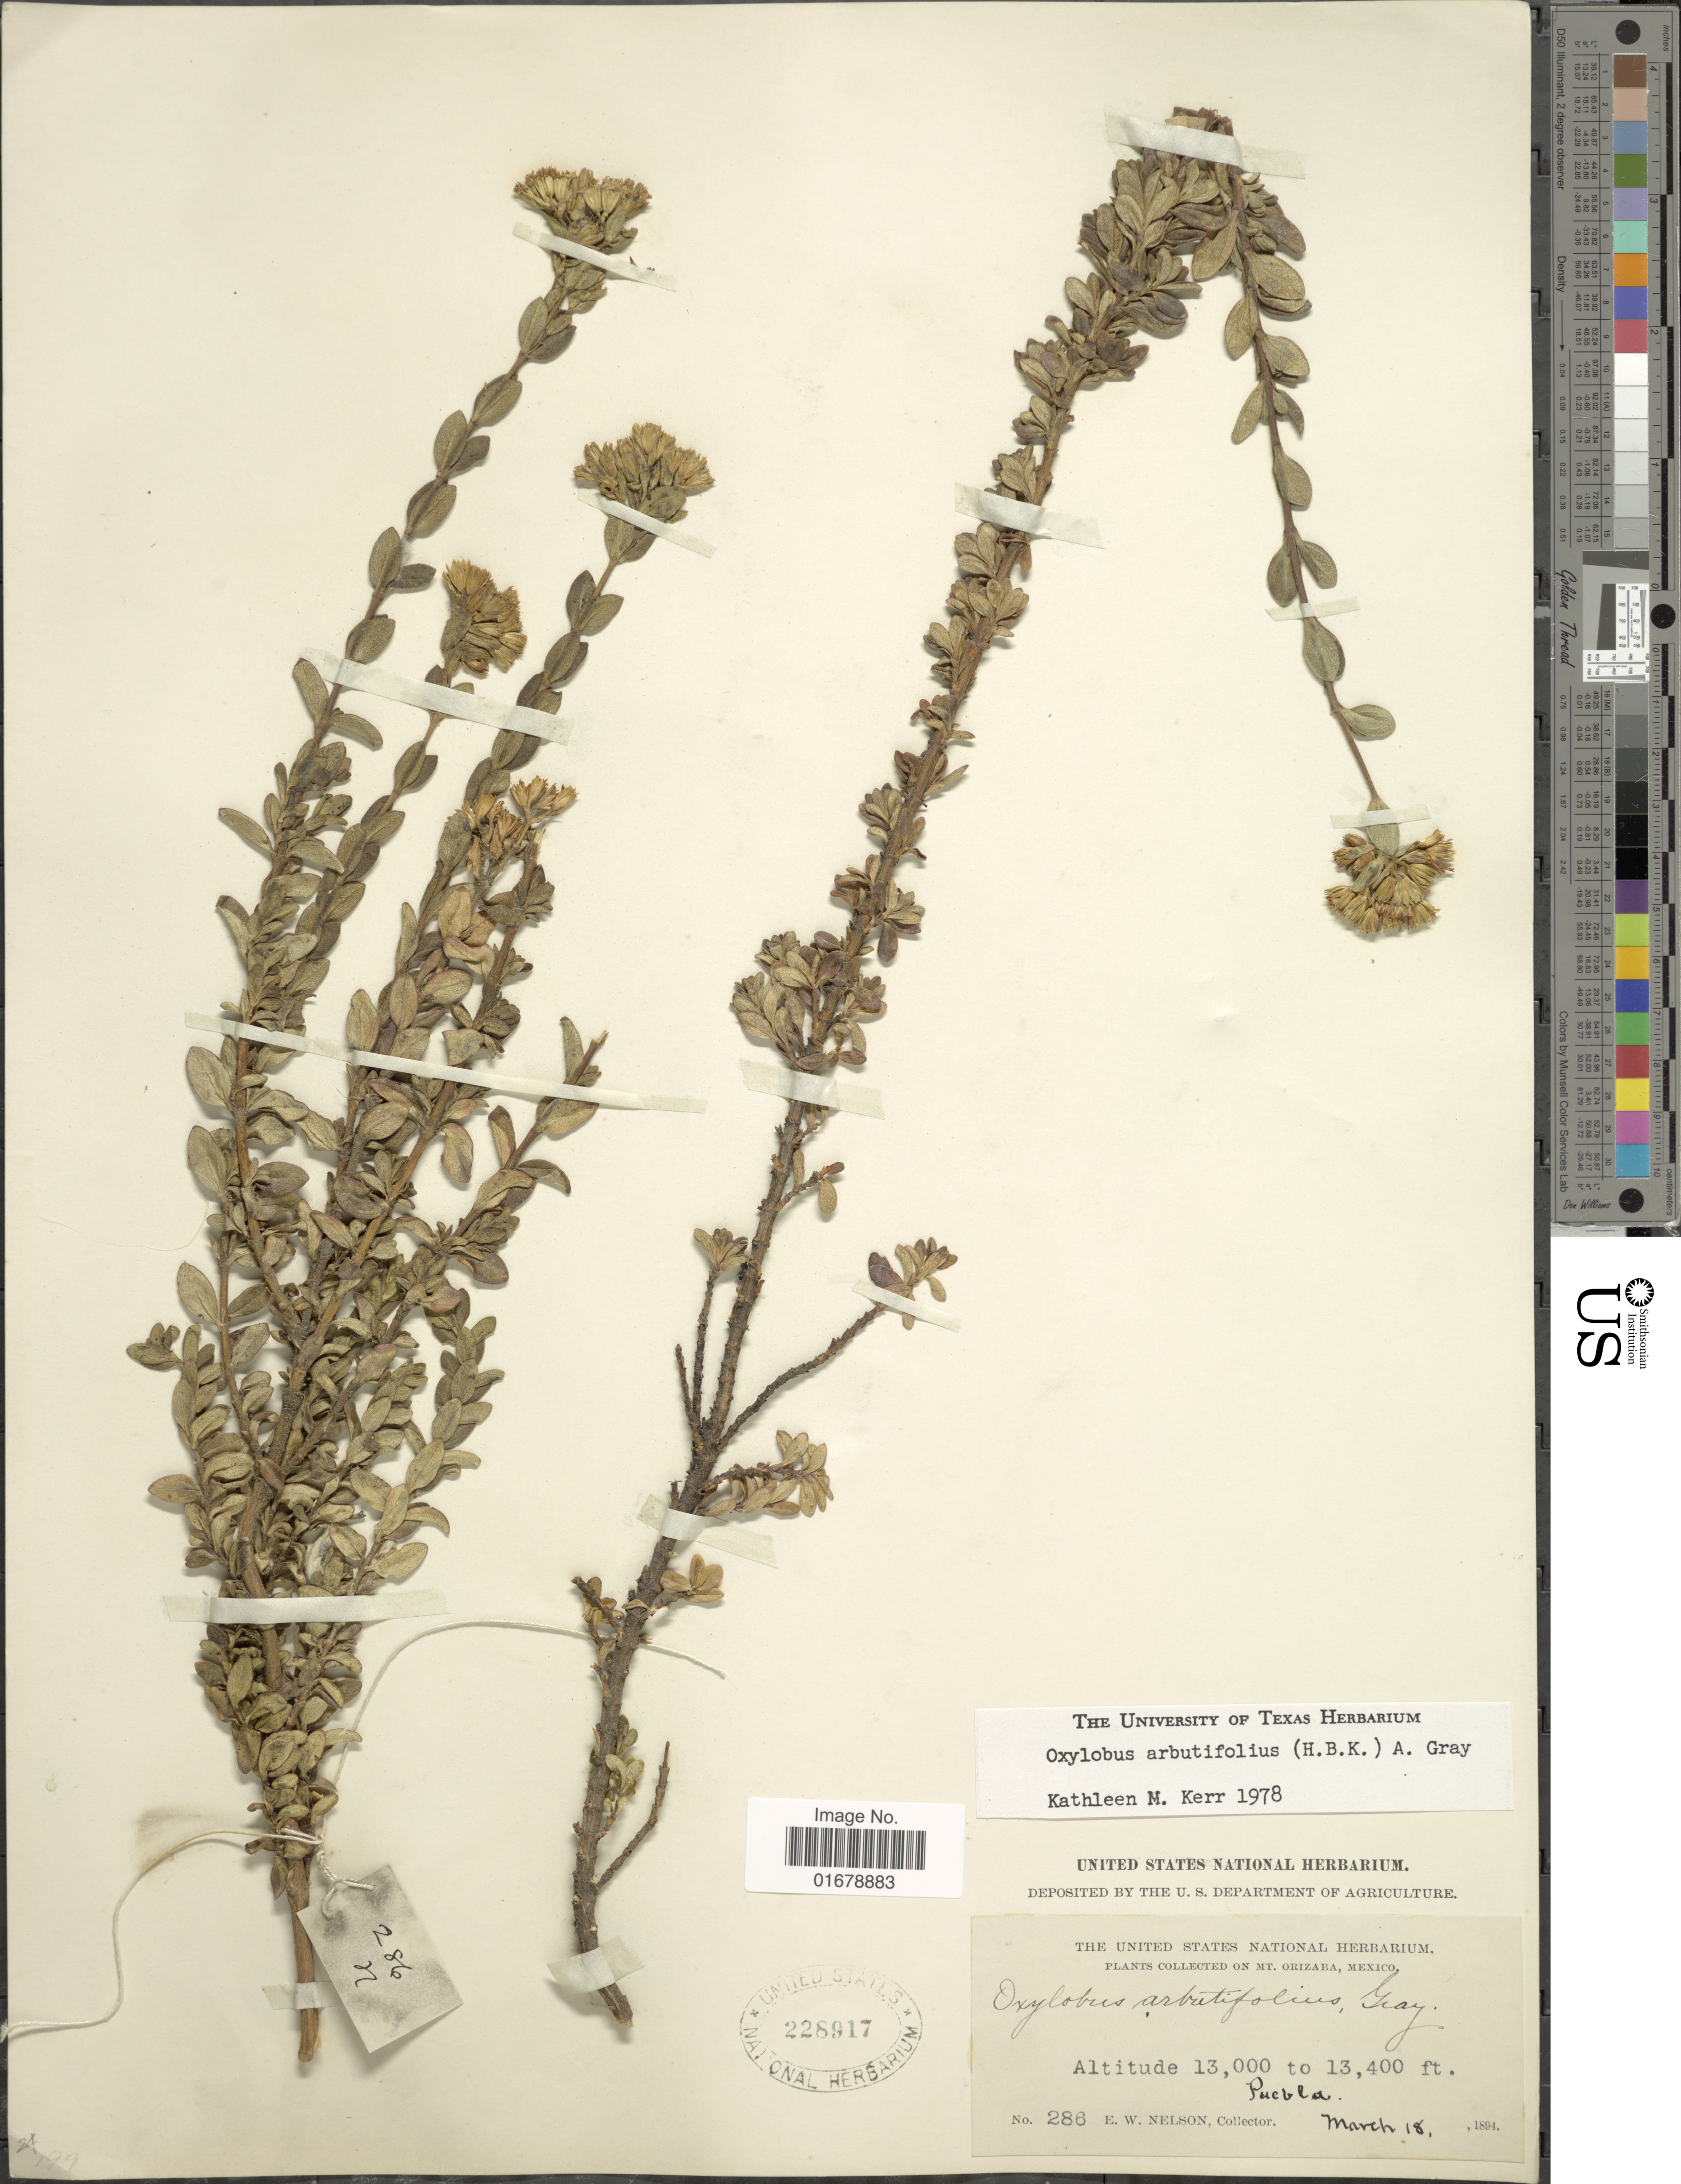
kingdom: Plantae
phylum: Tracheophyta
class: Magnoliopsida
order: Asterales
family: Asteraceae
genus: Oxylobus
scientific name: Oxylobus arbutifolius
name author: (Kunth) A. Gray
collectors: E. W. Nelson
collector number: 286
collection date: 1894-03-18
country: Mexico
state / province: Puebla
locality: Puebla. Mt. Orizaba, Mexico.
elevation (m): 3962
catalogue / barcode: US 228917